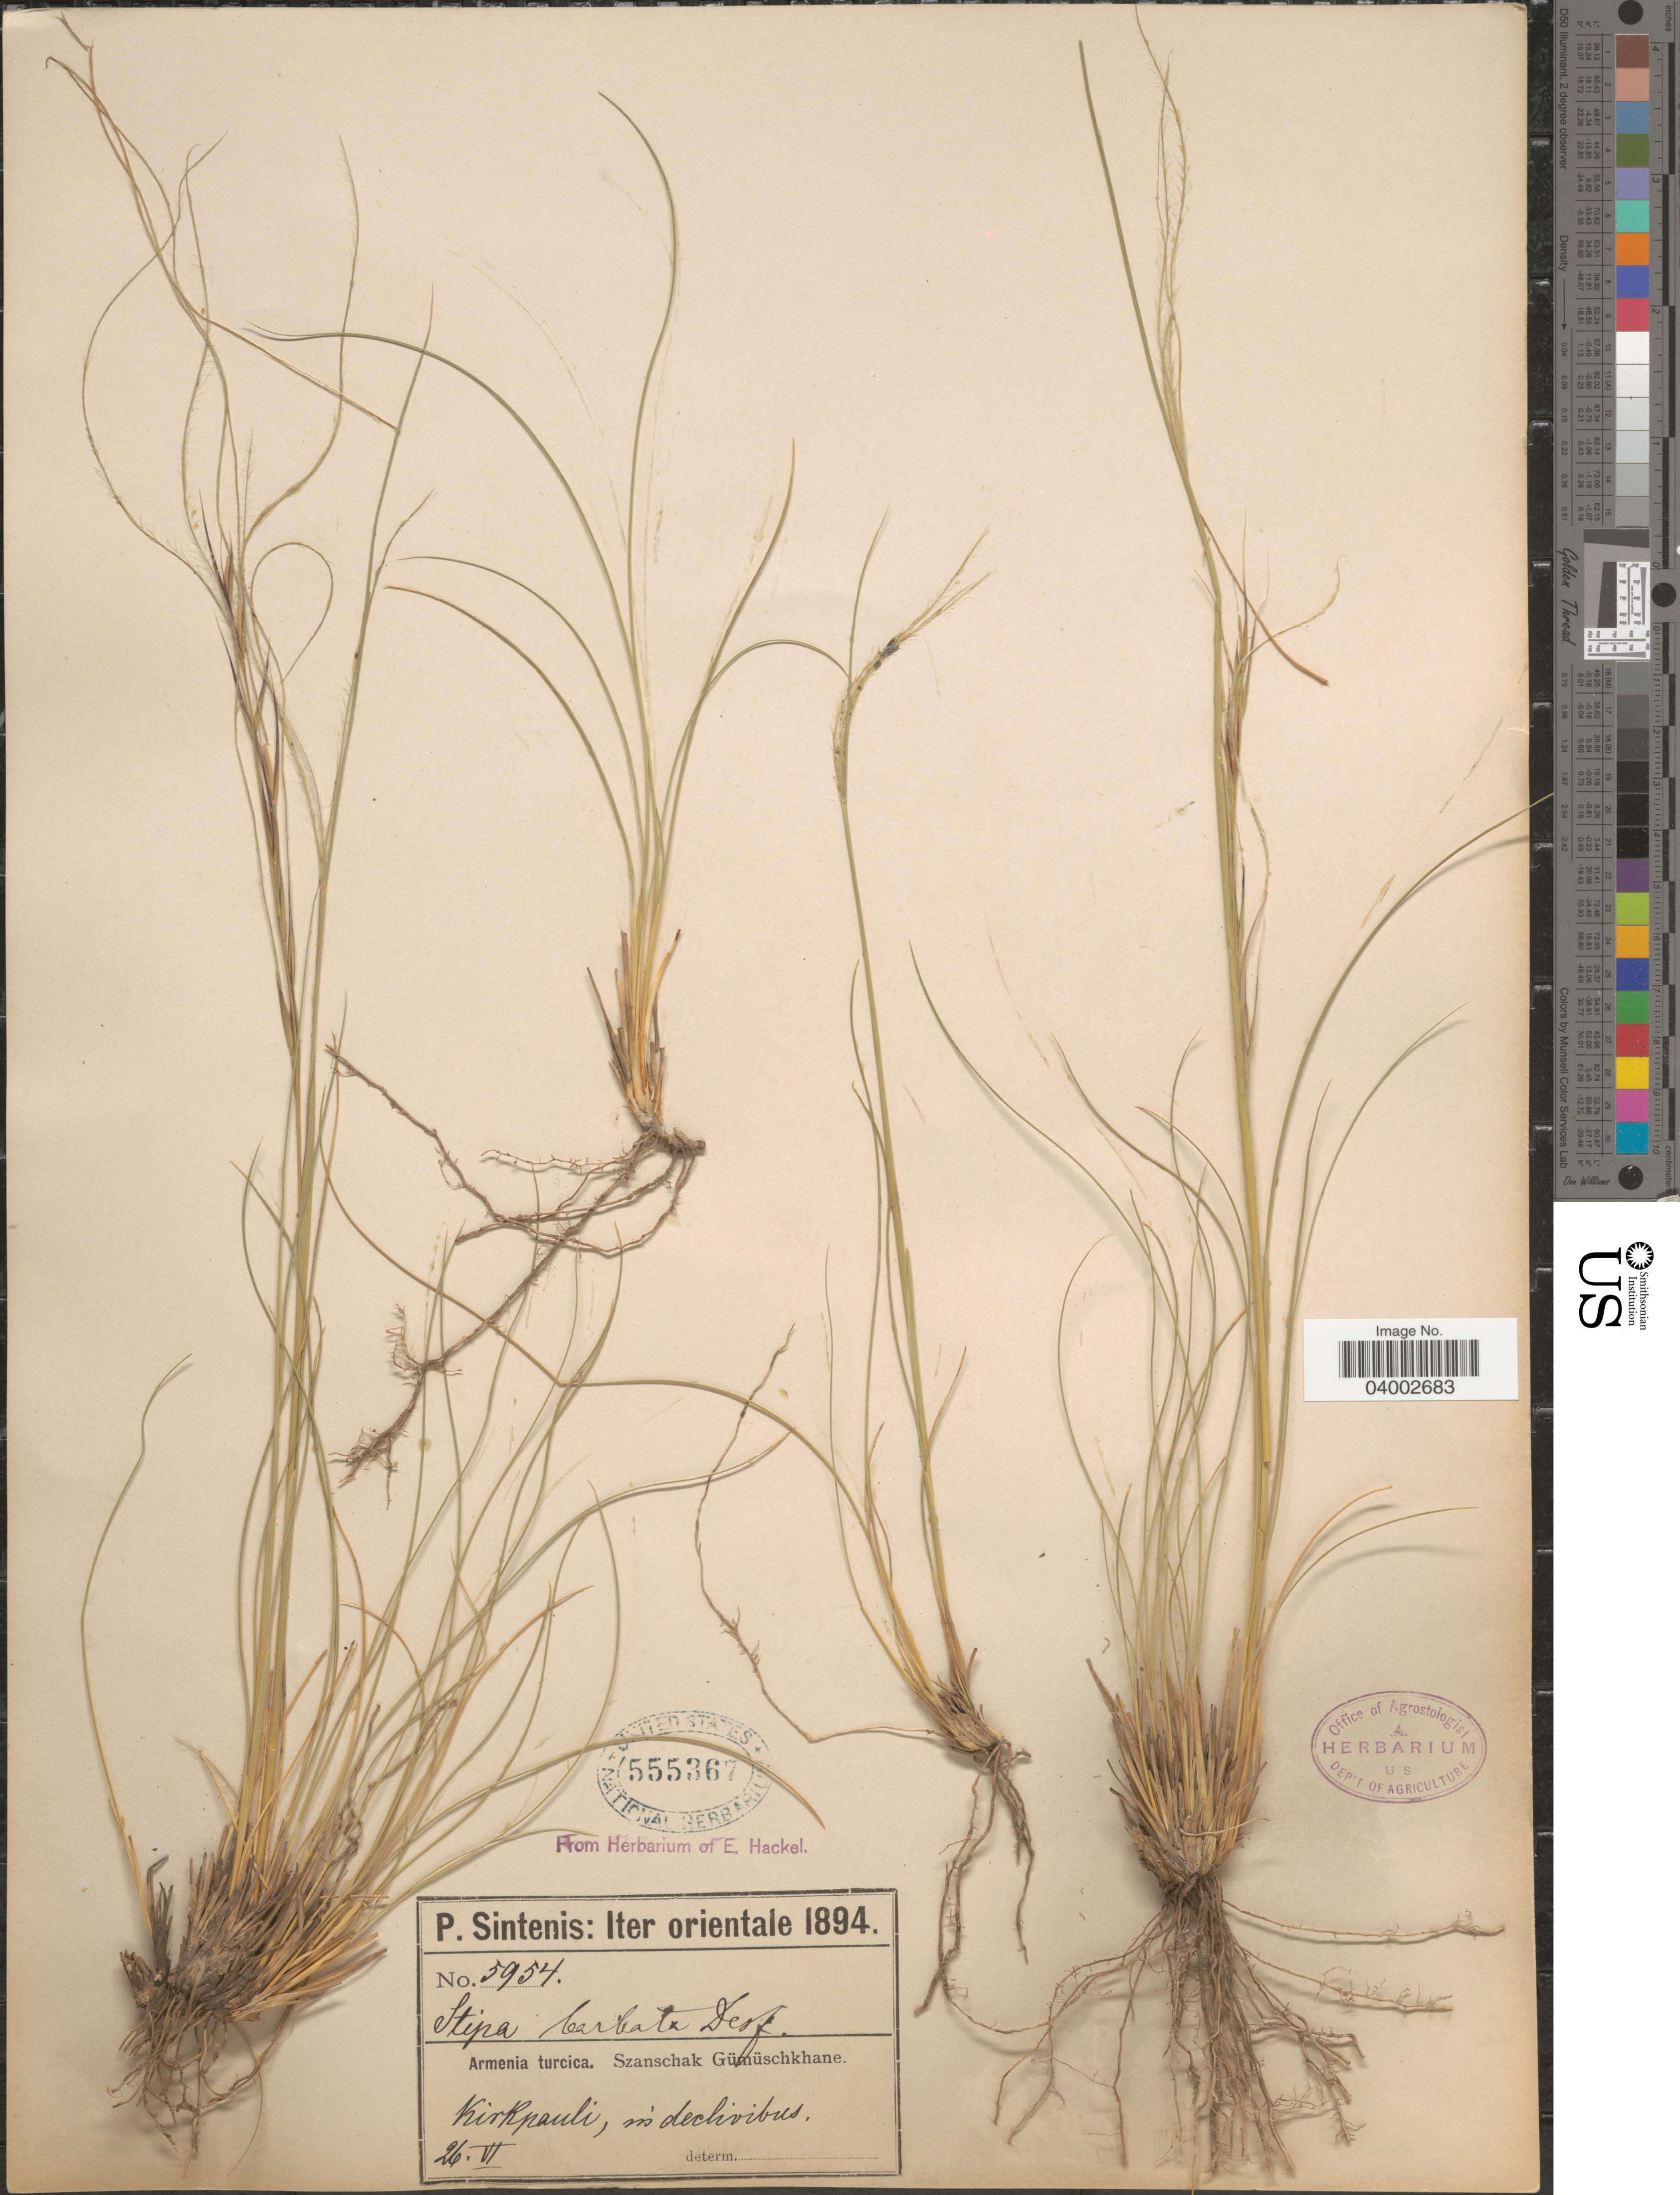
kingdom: Plantae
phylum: Tracheophyta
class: Liliopsida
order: Poales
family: Poaceae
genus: Stipa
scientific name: Stipa barbata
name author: Michx.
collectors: P. Sintenis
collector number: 5954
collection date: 1894-06-26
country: Armenia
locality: Iter orientale. Armenia turcica. Szanschak Gümüschkhane. Kirkpauli, in declivibus.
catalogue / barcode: US 555367